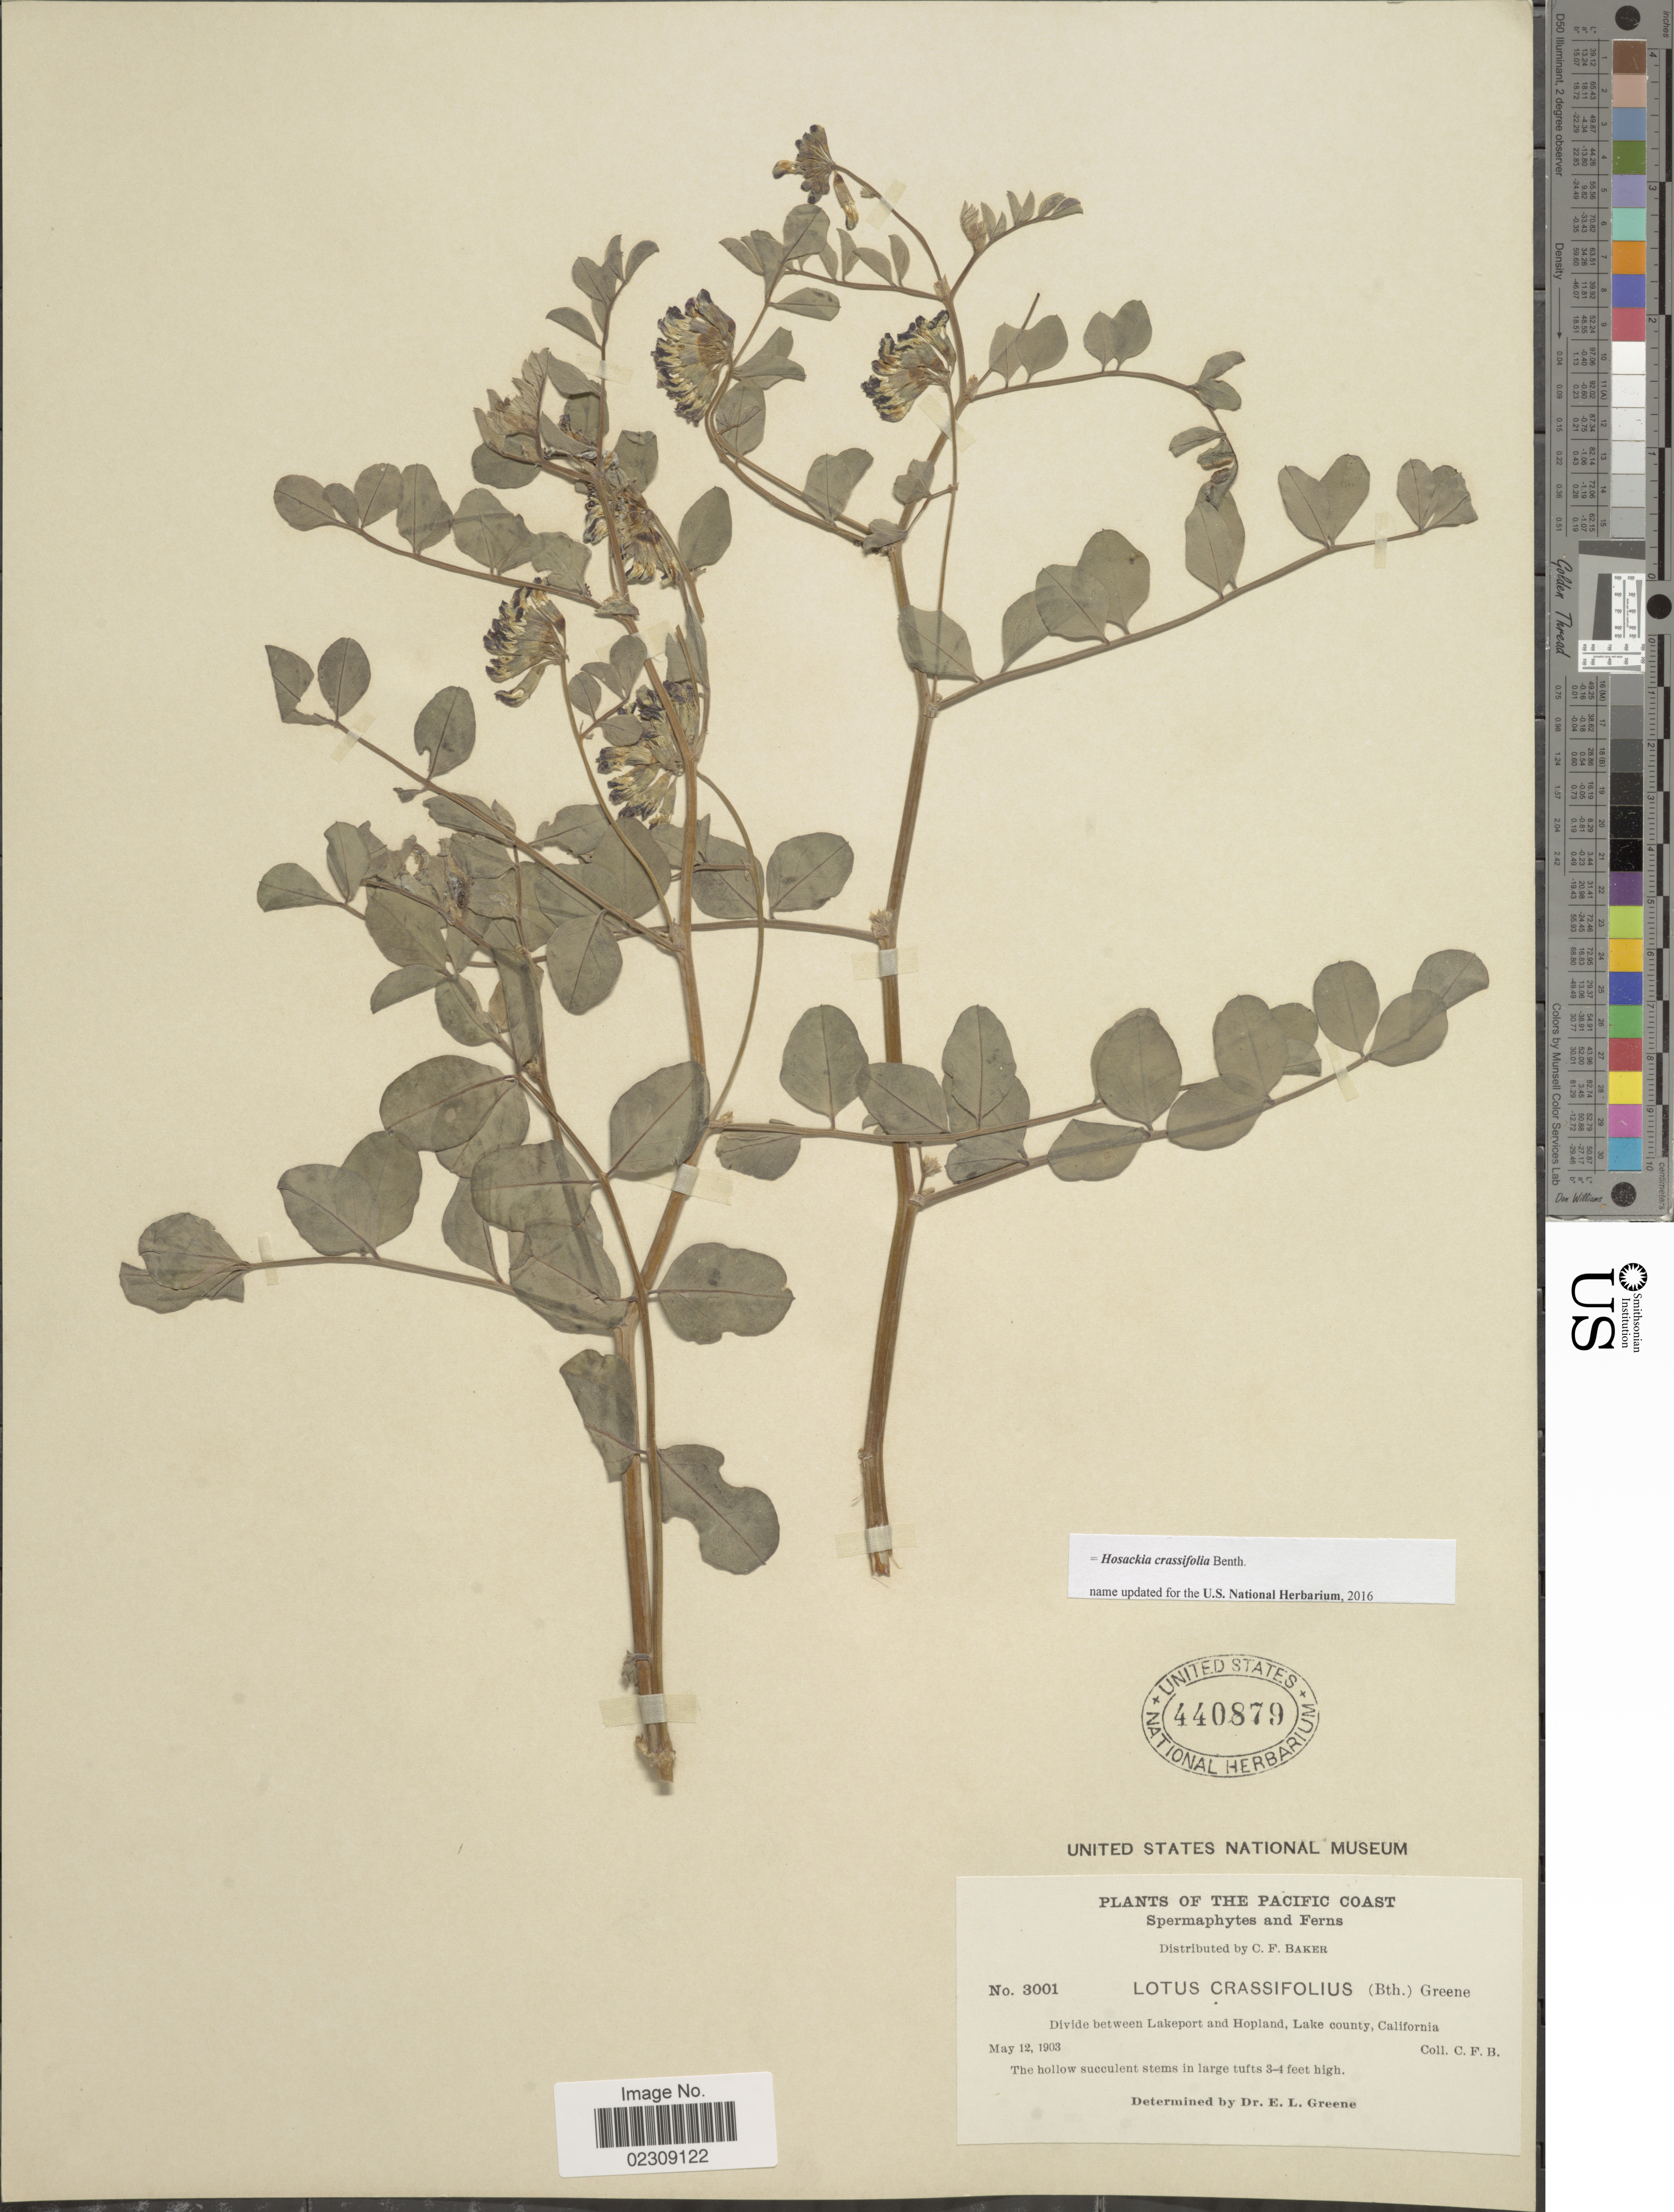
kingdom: Plantae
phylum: Tracheophyta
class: Magnoliopsida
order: Fabales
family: Fabaceae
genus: Hosackia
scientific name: Hosackia crassifolia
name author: Benth.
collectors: C. F. Baker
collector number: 3001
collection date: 1903-05-12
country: United States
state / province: California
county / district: Lake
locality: Pacific Coast. Divide between Lakeport and Hopland, Lake county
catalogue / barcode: US 440879